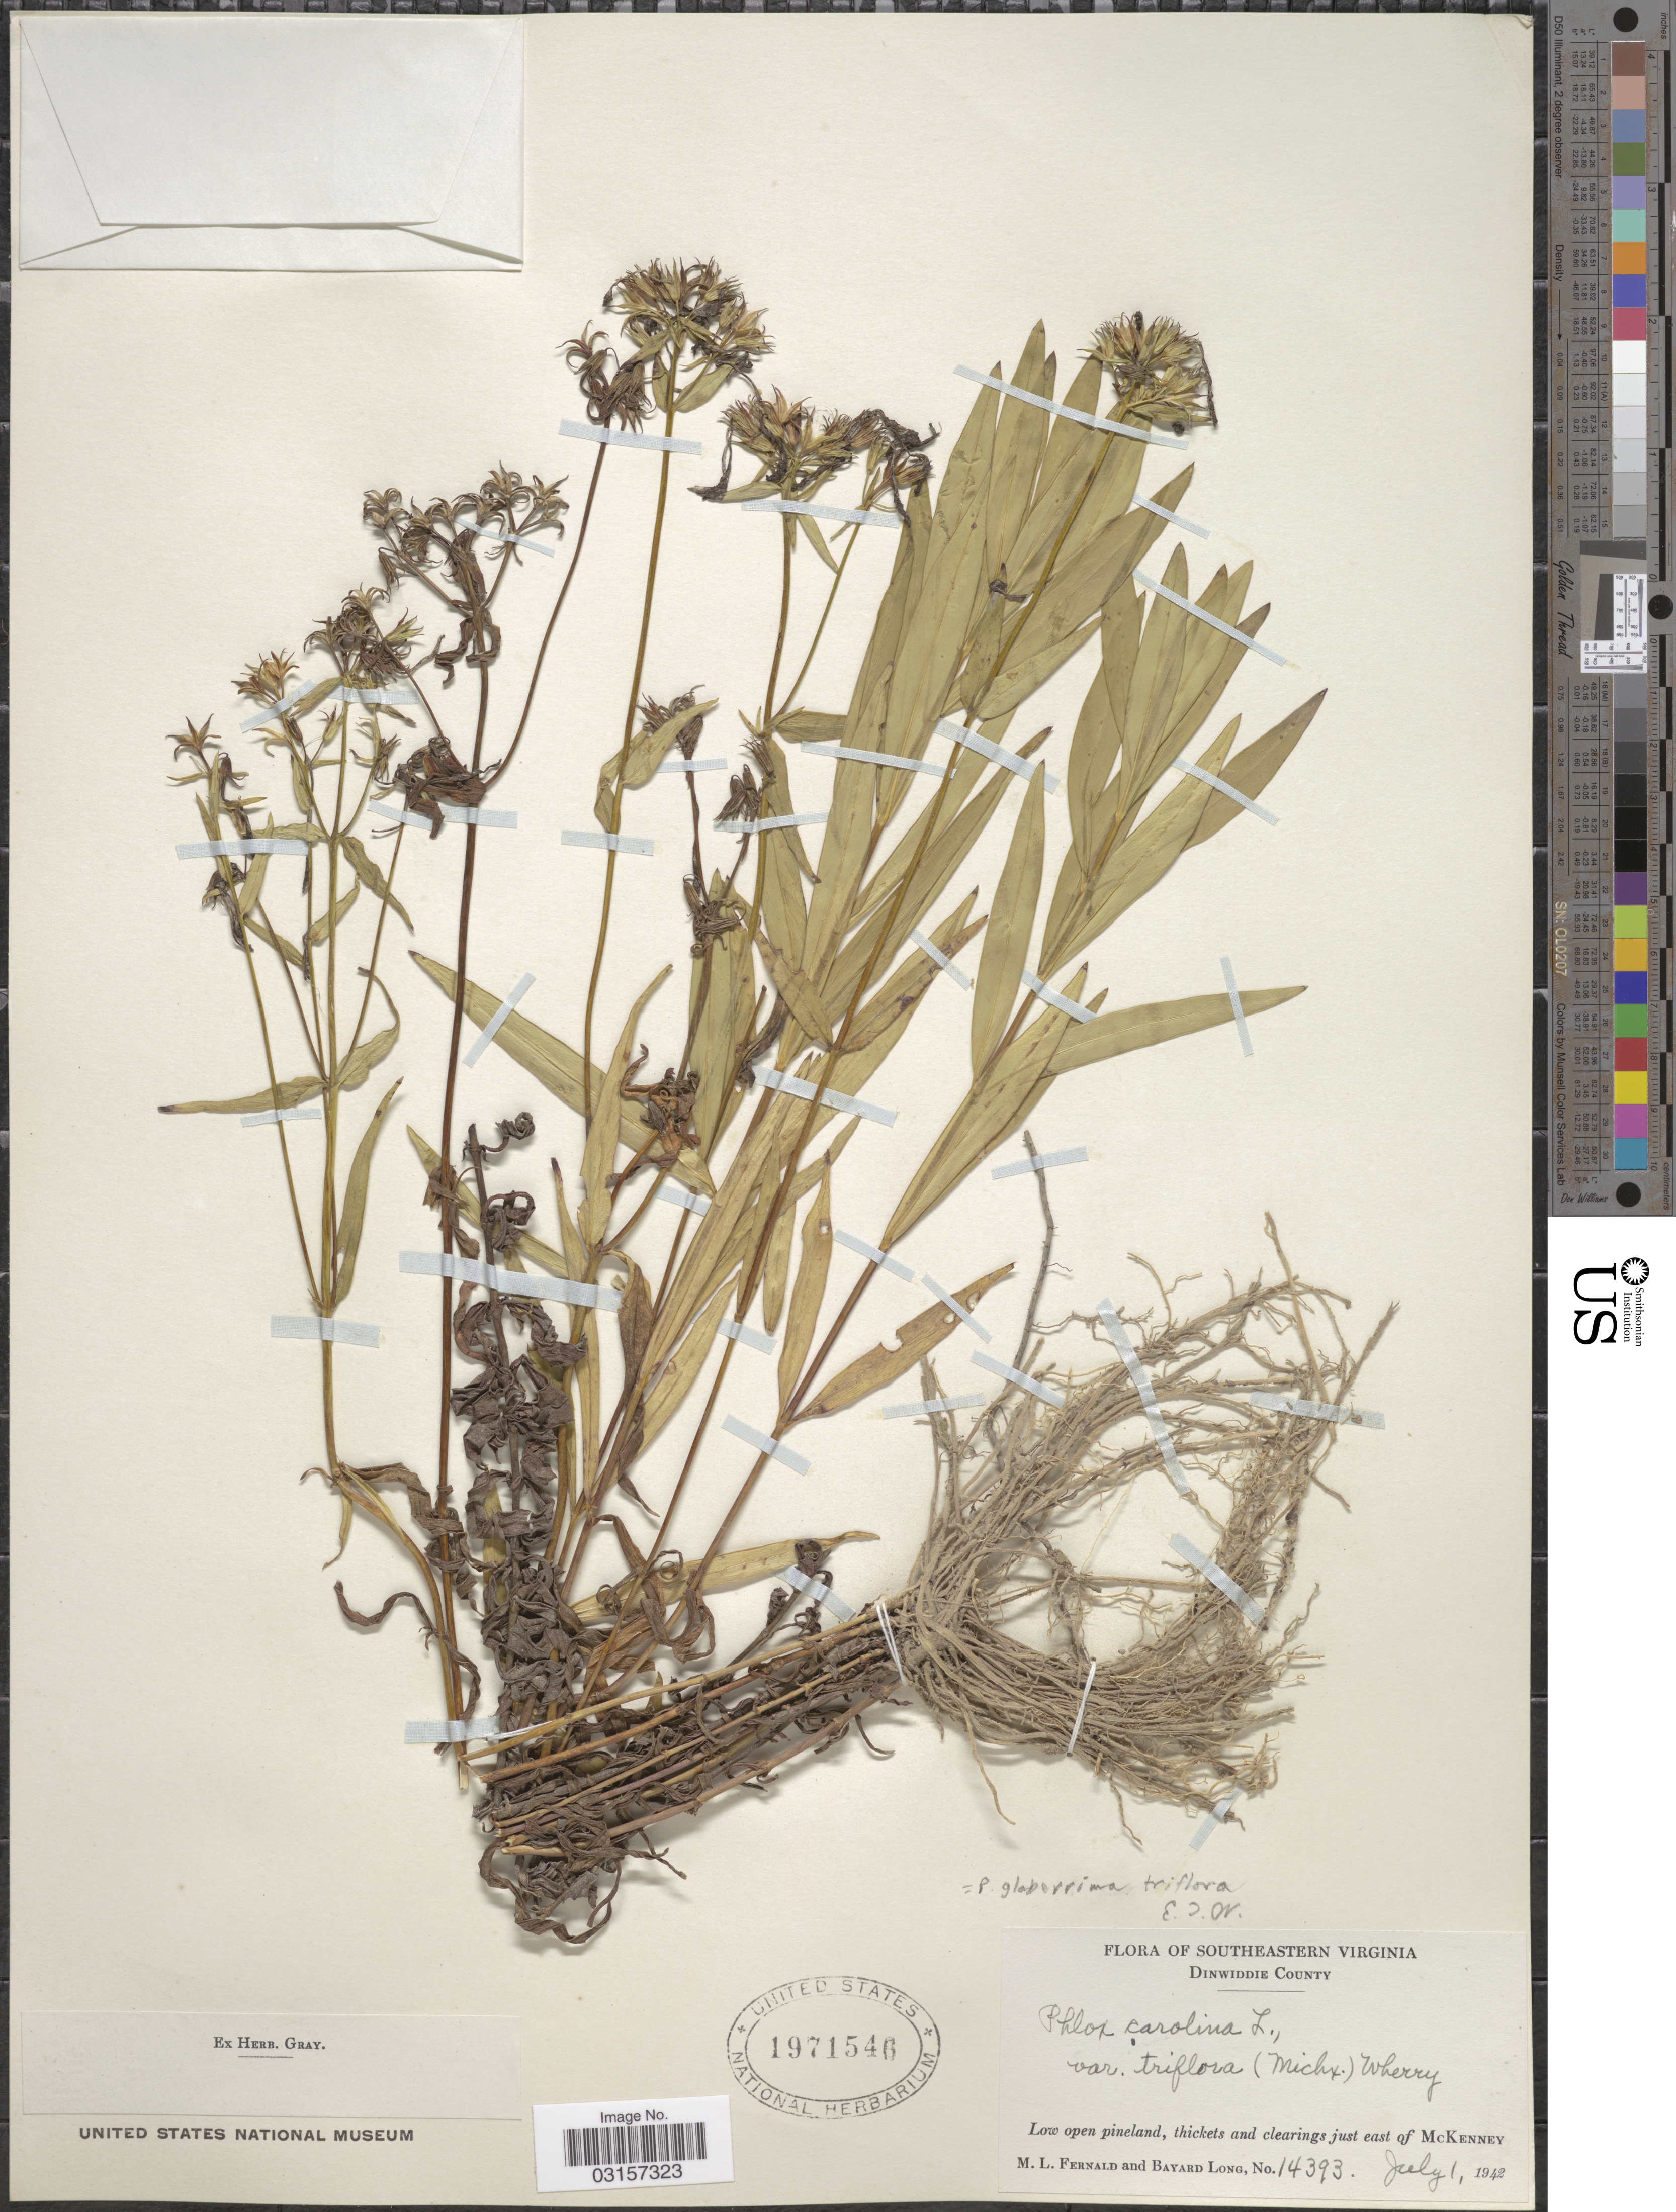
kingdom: Plantae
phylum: Tracheophyta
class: Magnoliopsida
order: Ericales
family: Polemoniaceae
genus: Phlox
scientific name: Phlox glaberrima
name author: L.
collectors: M. L. Fernald & B. Long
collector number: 14393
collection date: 1942-07-01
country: United States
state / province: Virginia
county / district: Dinwiddie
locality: Southeastern Virginia, Dinwiddie County, Low open pineland, thickets and clearings just east of McKenney.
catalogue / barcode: US 1971546